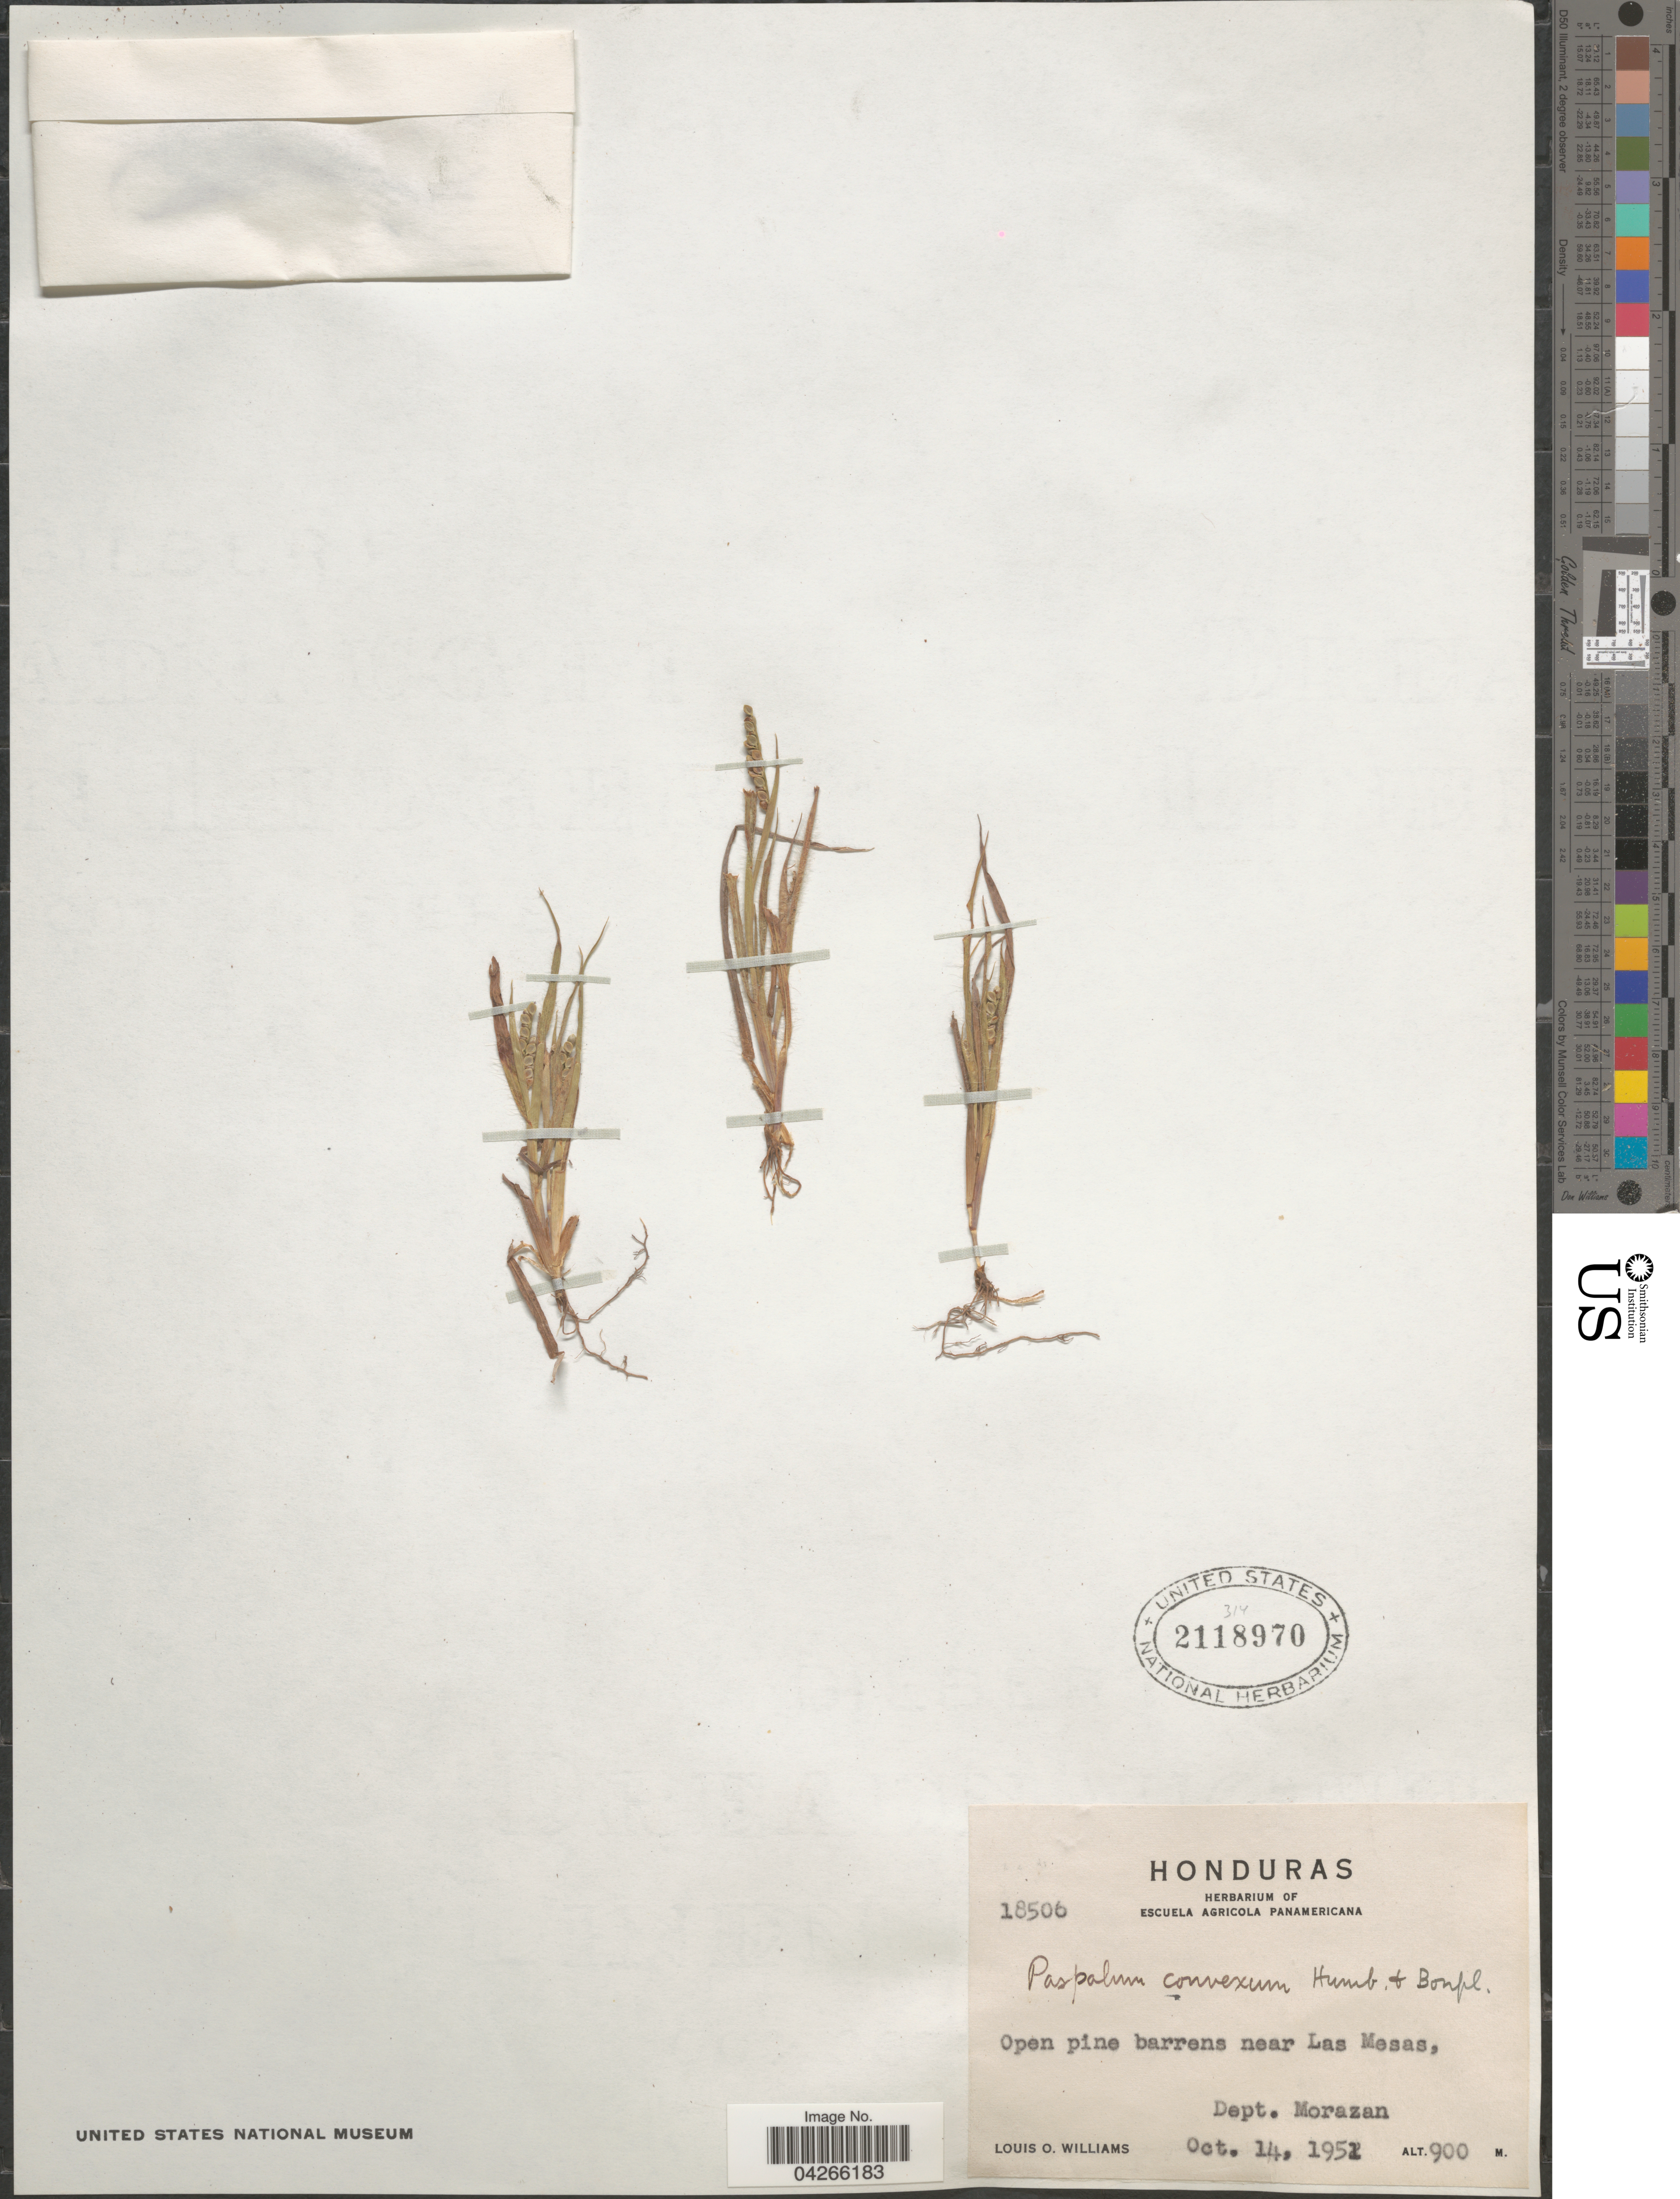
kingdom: Plantae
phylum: Tracheophyta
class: Liliopsida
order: Poales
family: Poaceae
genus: Paspalum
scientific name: Paspalum convexum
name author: Humb. & Bonpl. ex Flüggé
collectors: L. O. Williams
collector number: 18506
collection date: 1951-10-14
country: Honduras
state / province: Fco. Morazán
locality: Open pine barrens near Las Mesas, Dept. Morazan.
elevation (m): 900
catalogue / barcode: US 2118970